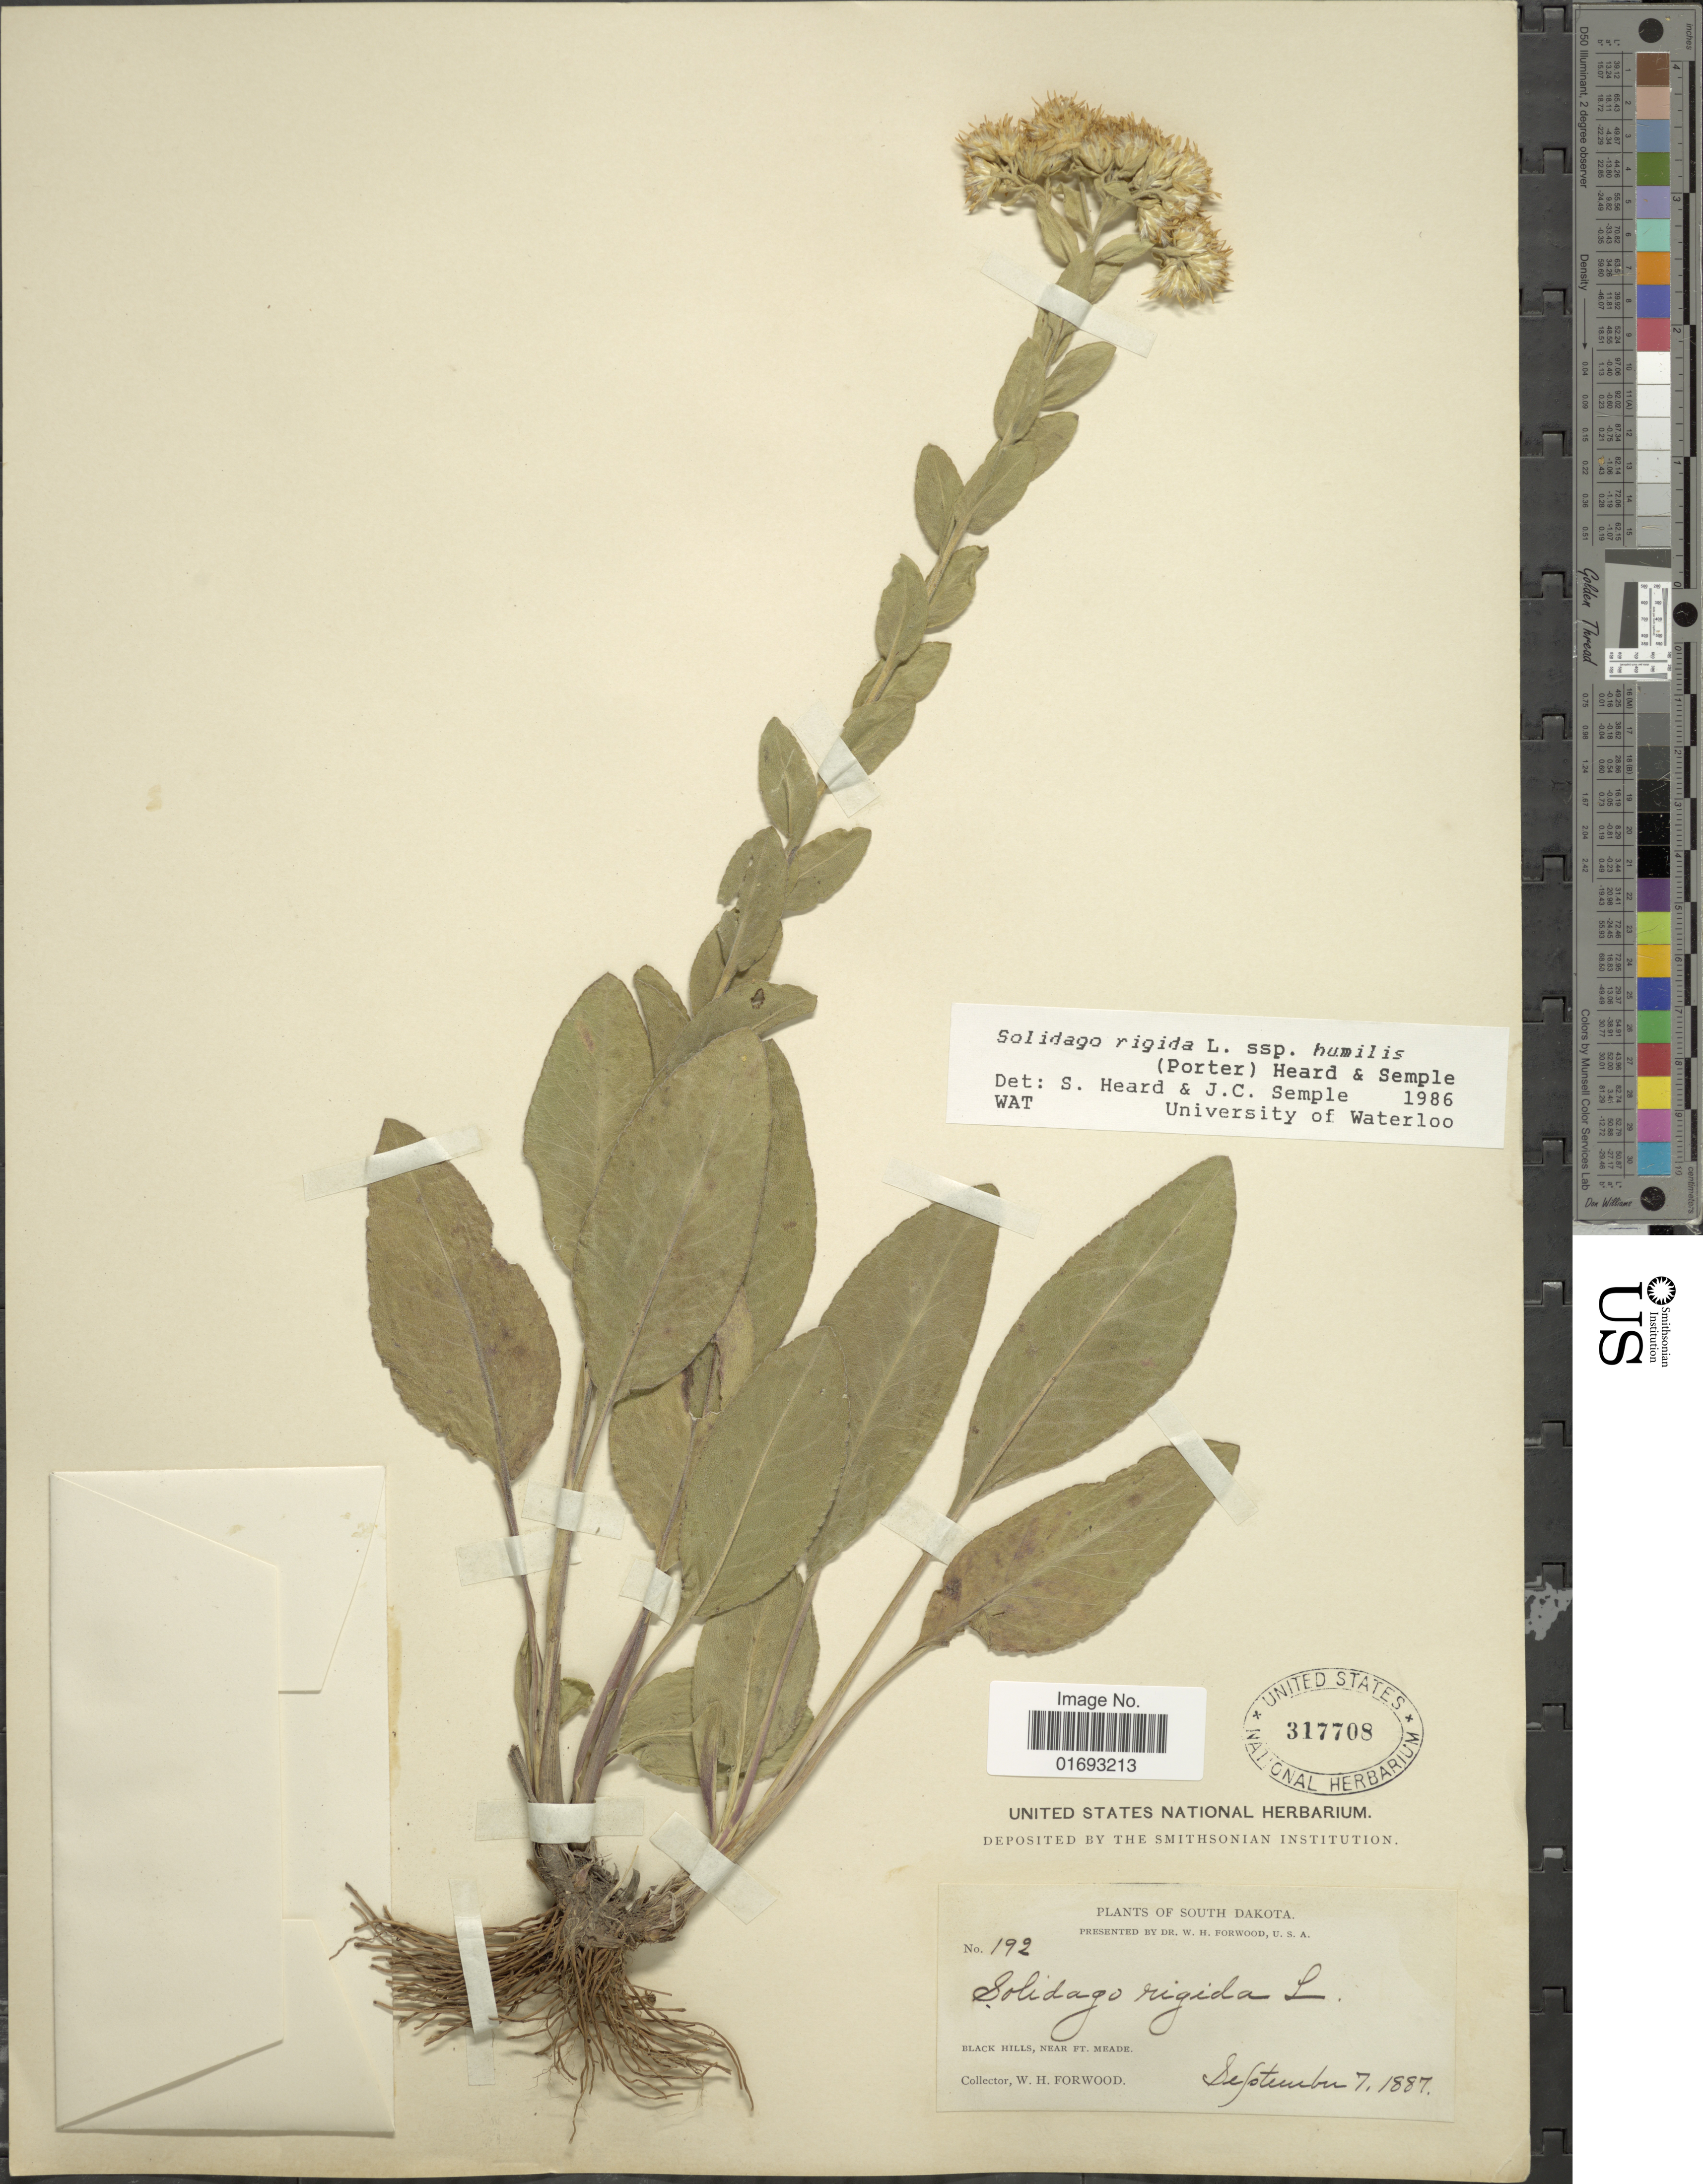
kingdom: Plantae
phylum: Tracheophyta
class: Magnoliopsida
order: Asterales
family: Asteraceae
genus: Oligoneuron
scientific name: Oligoneuron rigidum var. humile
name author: (Porter) G.L. Nesom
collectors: W. Forwood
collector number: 192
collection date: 1887-09-07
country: United States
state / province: South Dakota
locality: Black Hills, near Ft. Meade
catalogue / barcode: US 317708